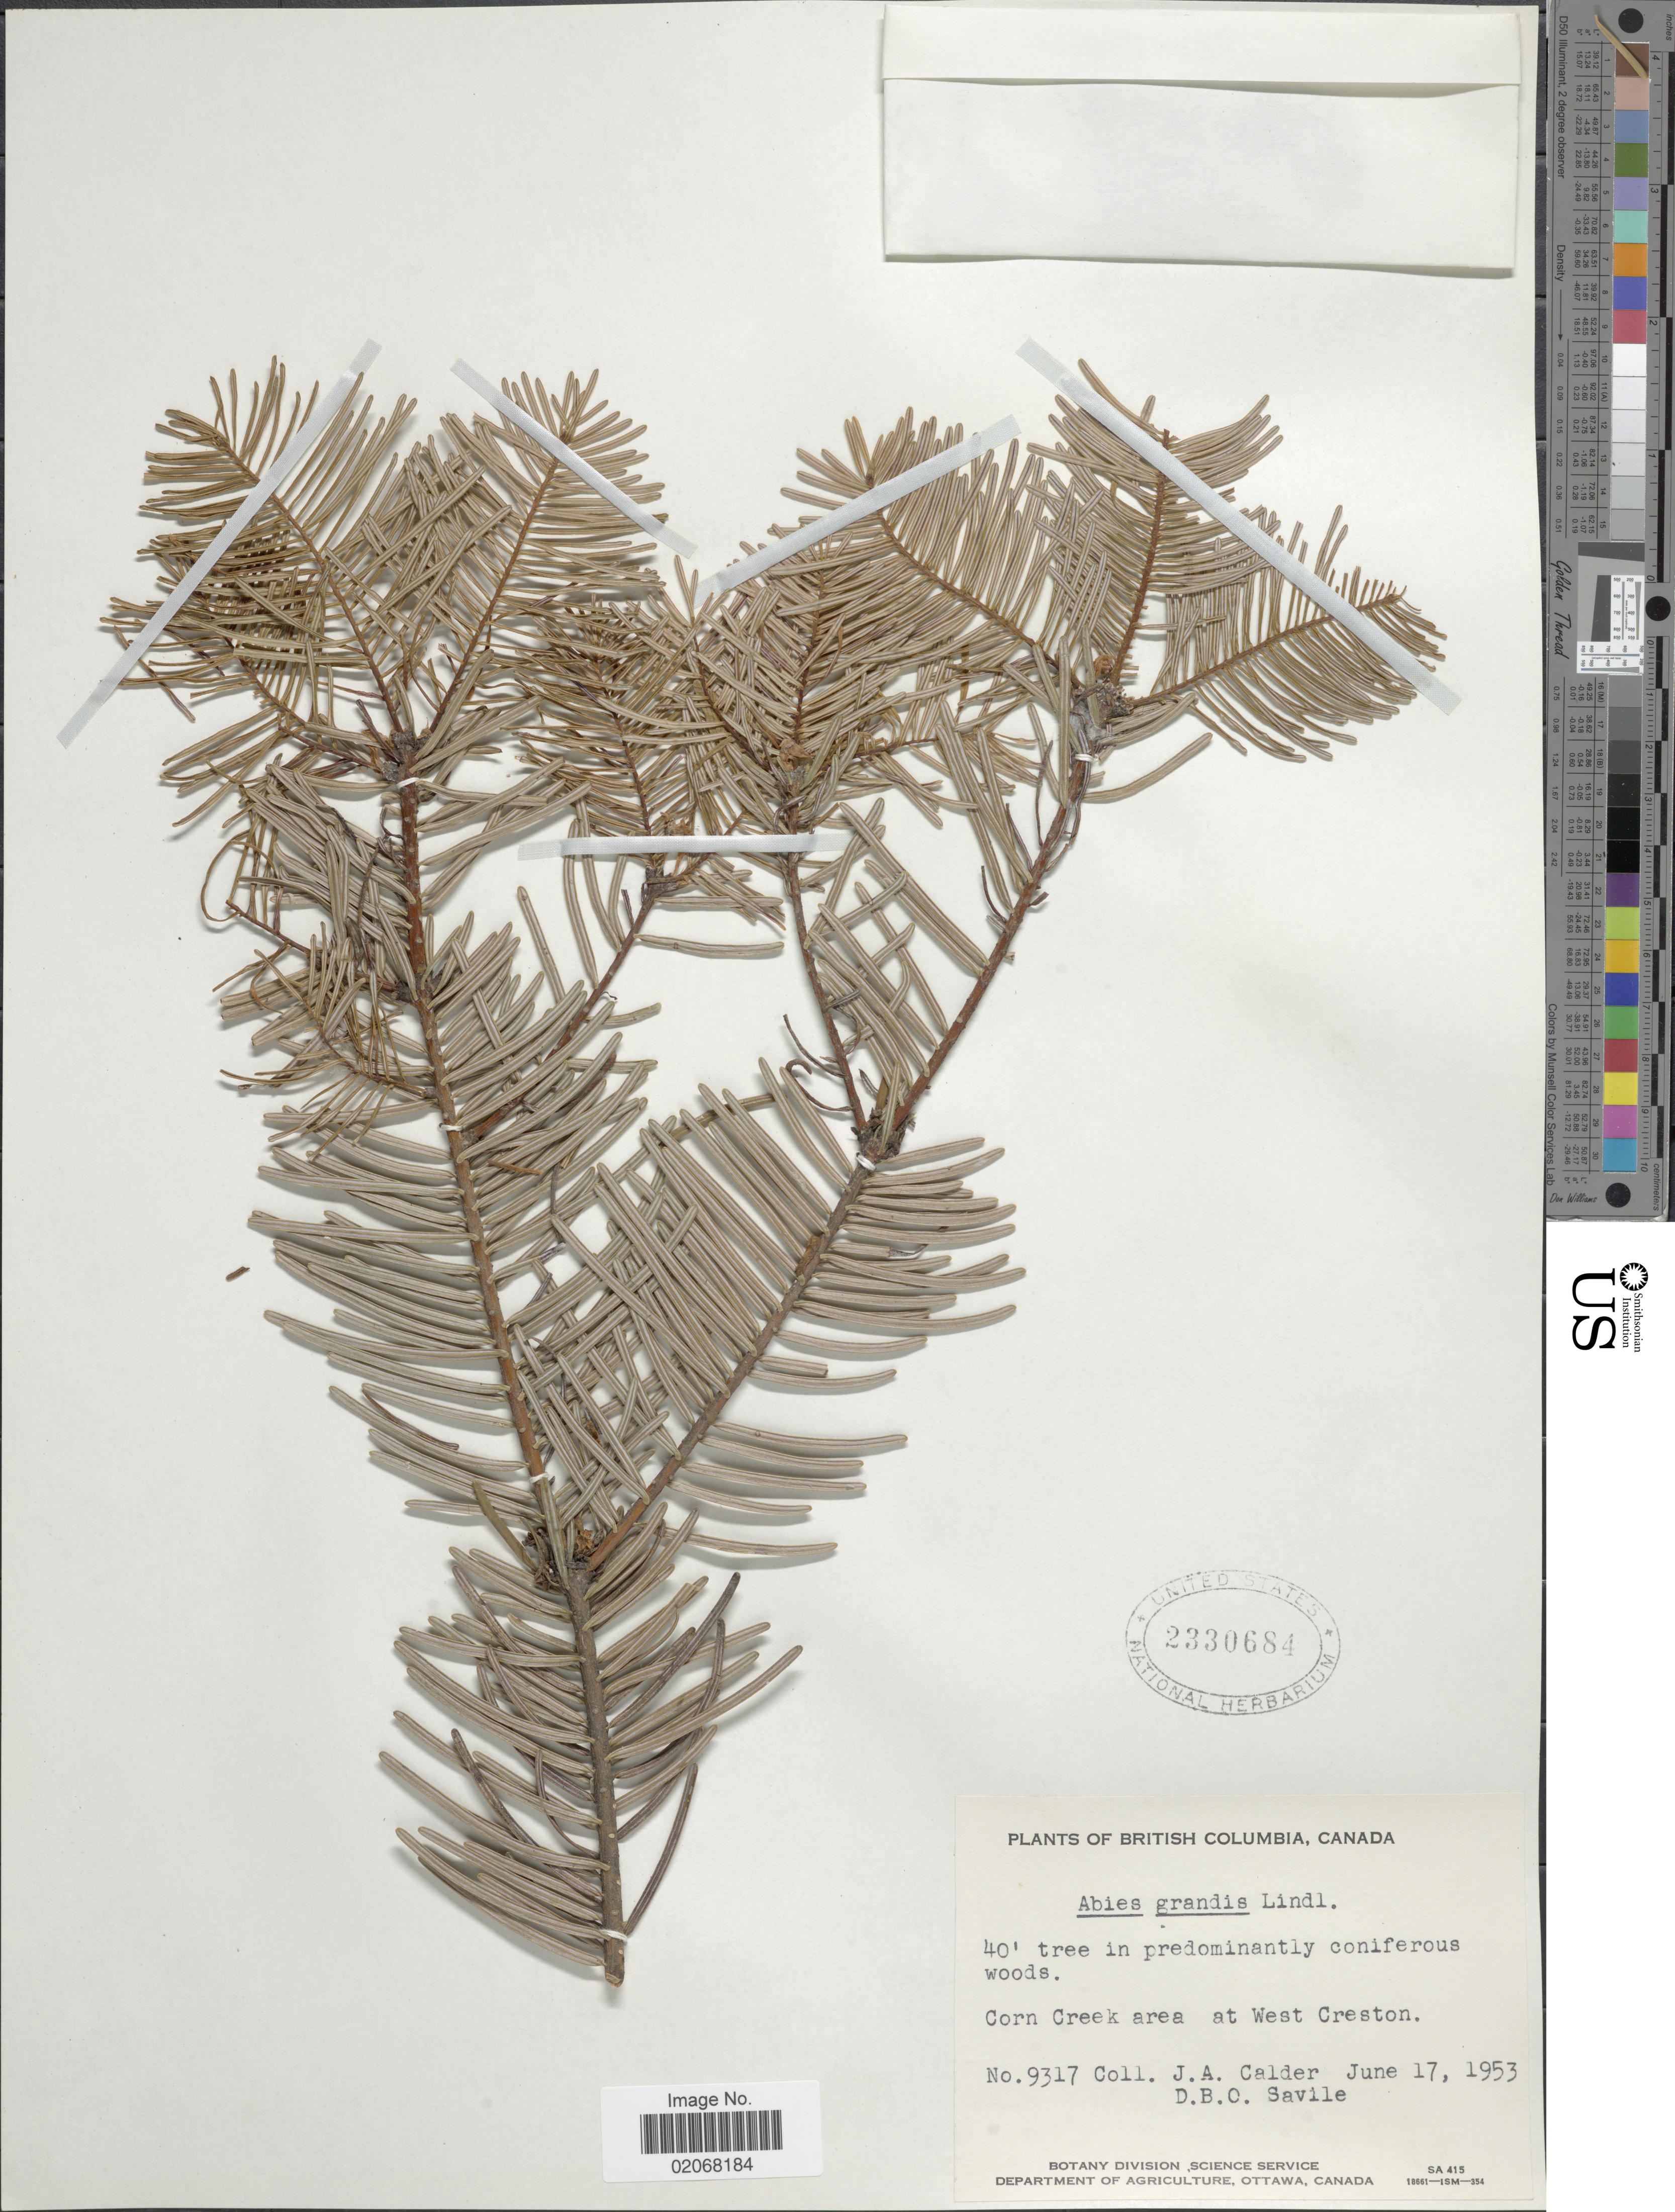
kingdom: Plantae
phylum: Tracheophyta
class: Pinopsida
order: Pinales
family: Pinaceae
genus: Abies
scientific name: Abies grandis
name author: (Douglas ex D. Don) Lindl.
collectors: J. A. Calder & D. Savile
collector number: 9317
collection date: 1953-06-17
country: Canada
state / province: British Columbia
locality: Corn Creek area ar West Creston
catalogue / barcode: US 2330684